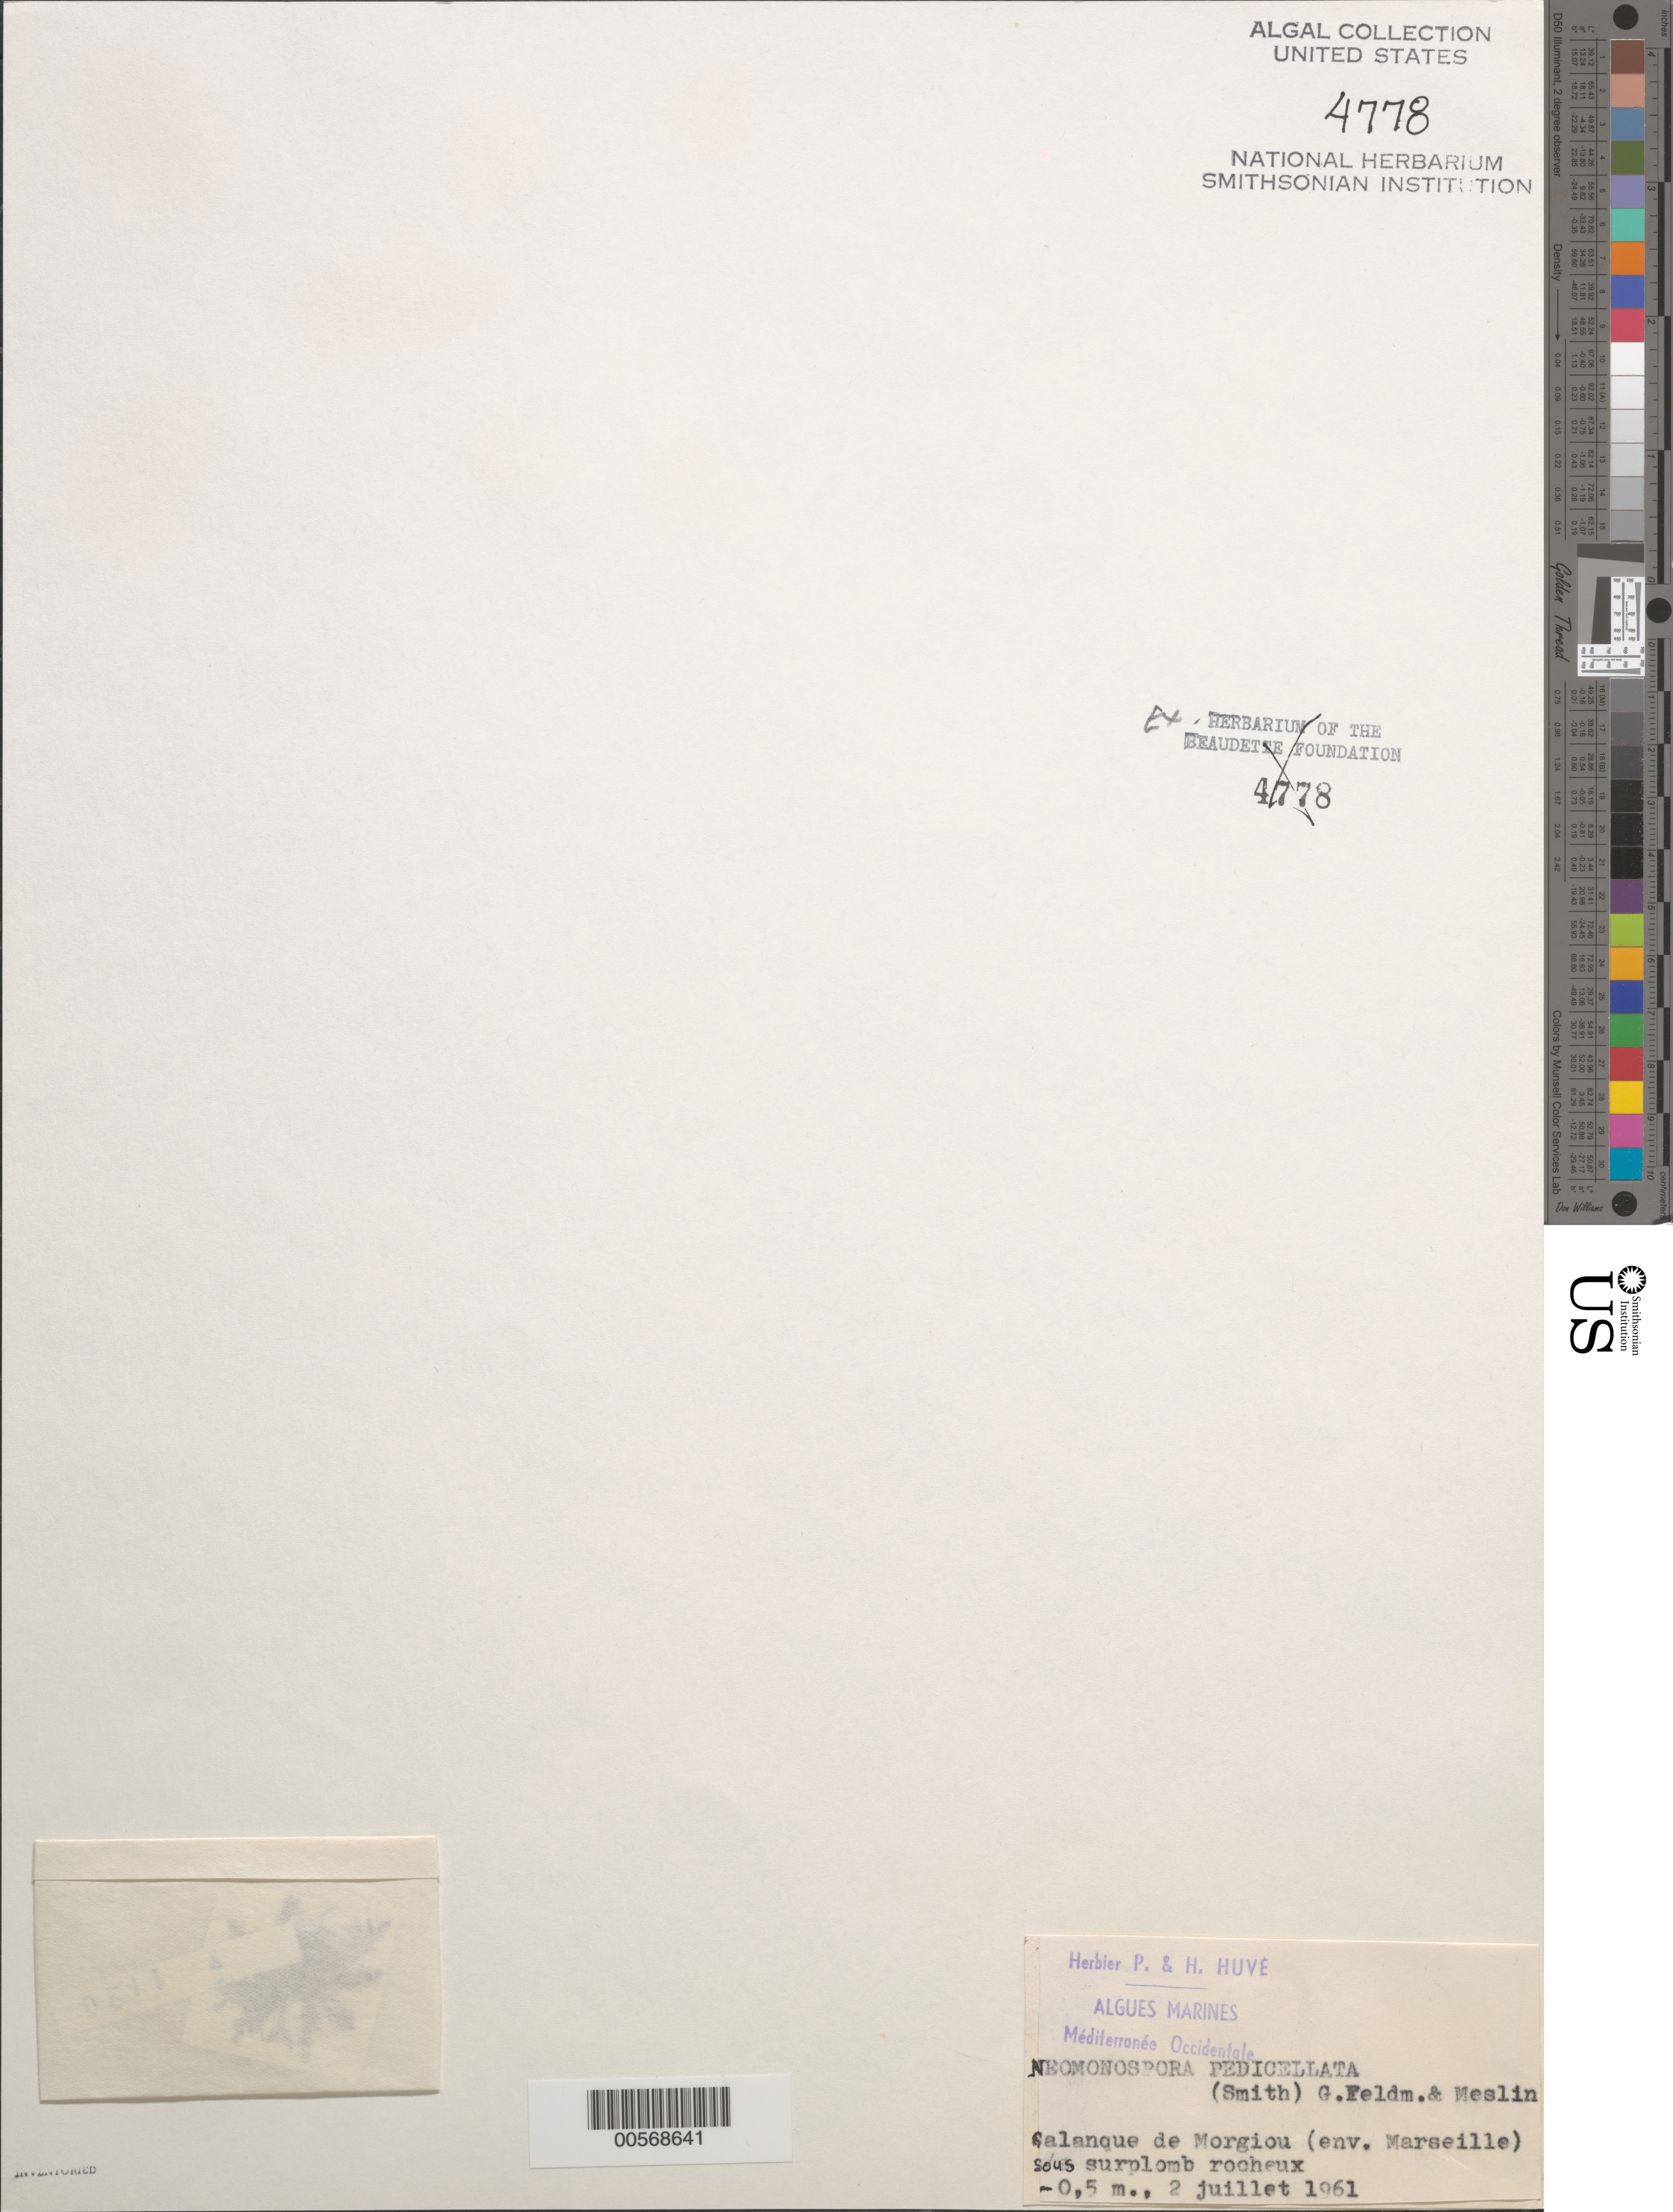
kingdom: Plantae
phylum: Rhodophyta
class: Florideophyceae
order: Ceramiales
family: Wrangeliaceae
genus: Neomonospora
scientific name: Neomonospora pedicellata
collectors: P. Huve & H. Huve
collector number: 1120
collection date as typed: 02 Jul 1961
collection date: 1961-07-02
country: France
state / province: Provence-Alpes-Côte d'Azur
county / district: Bouches-du-Rhône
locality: Calanque de Morgiou, Marseille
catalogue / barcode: US 4778